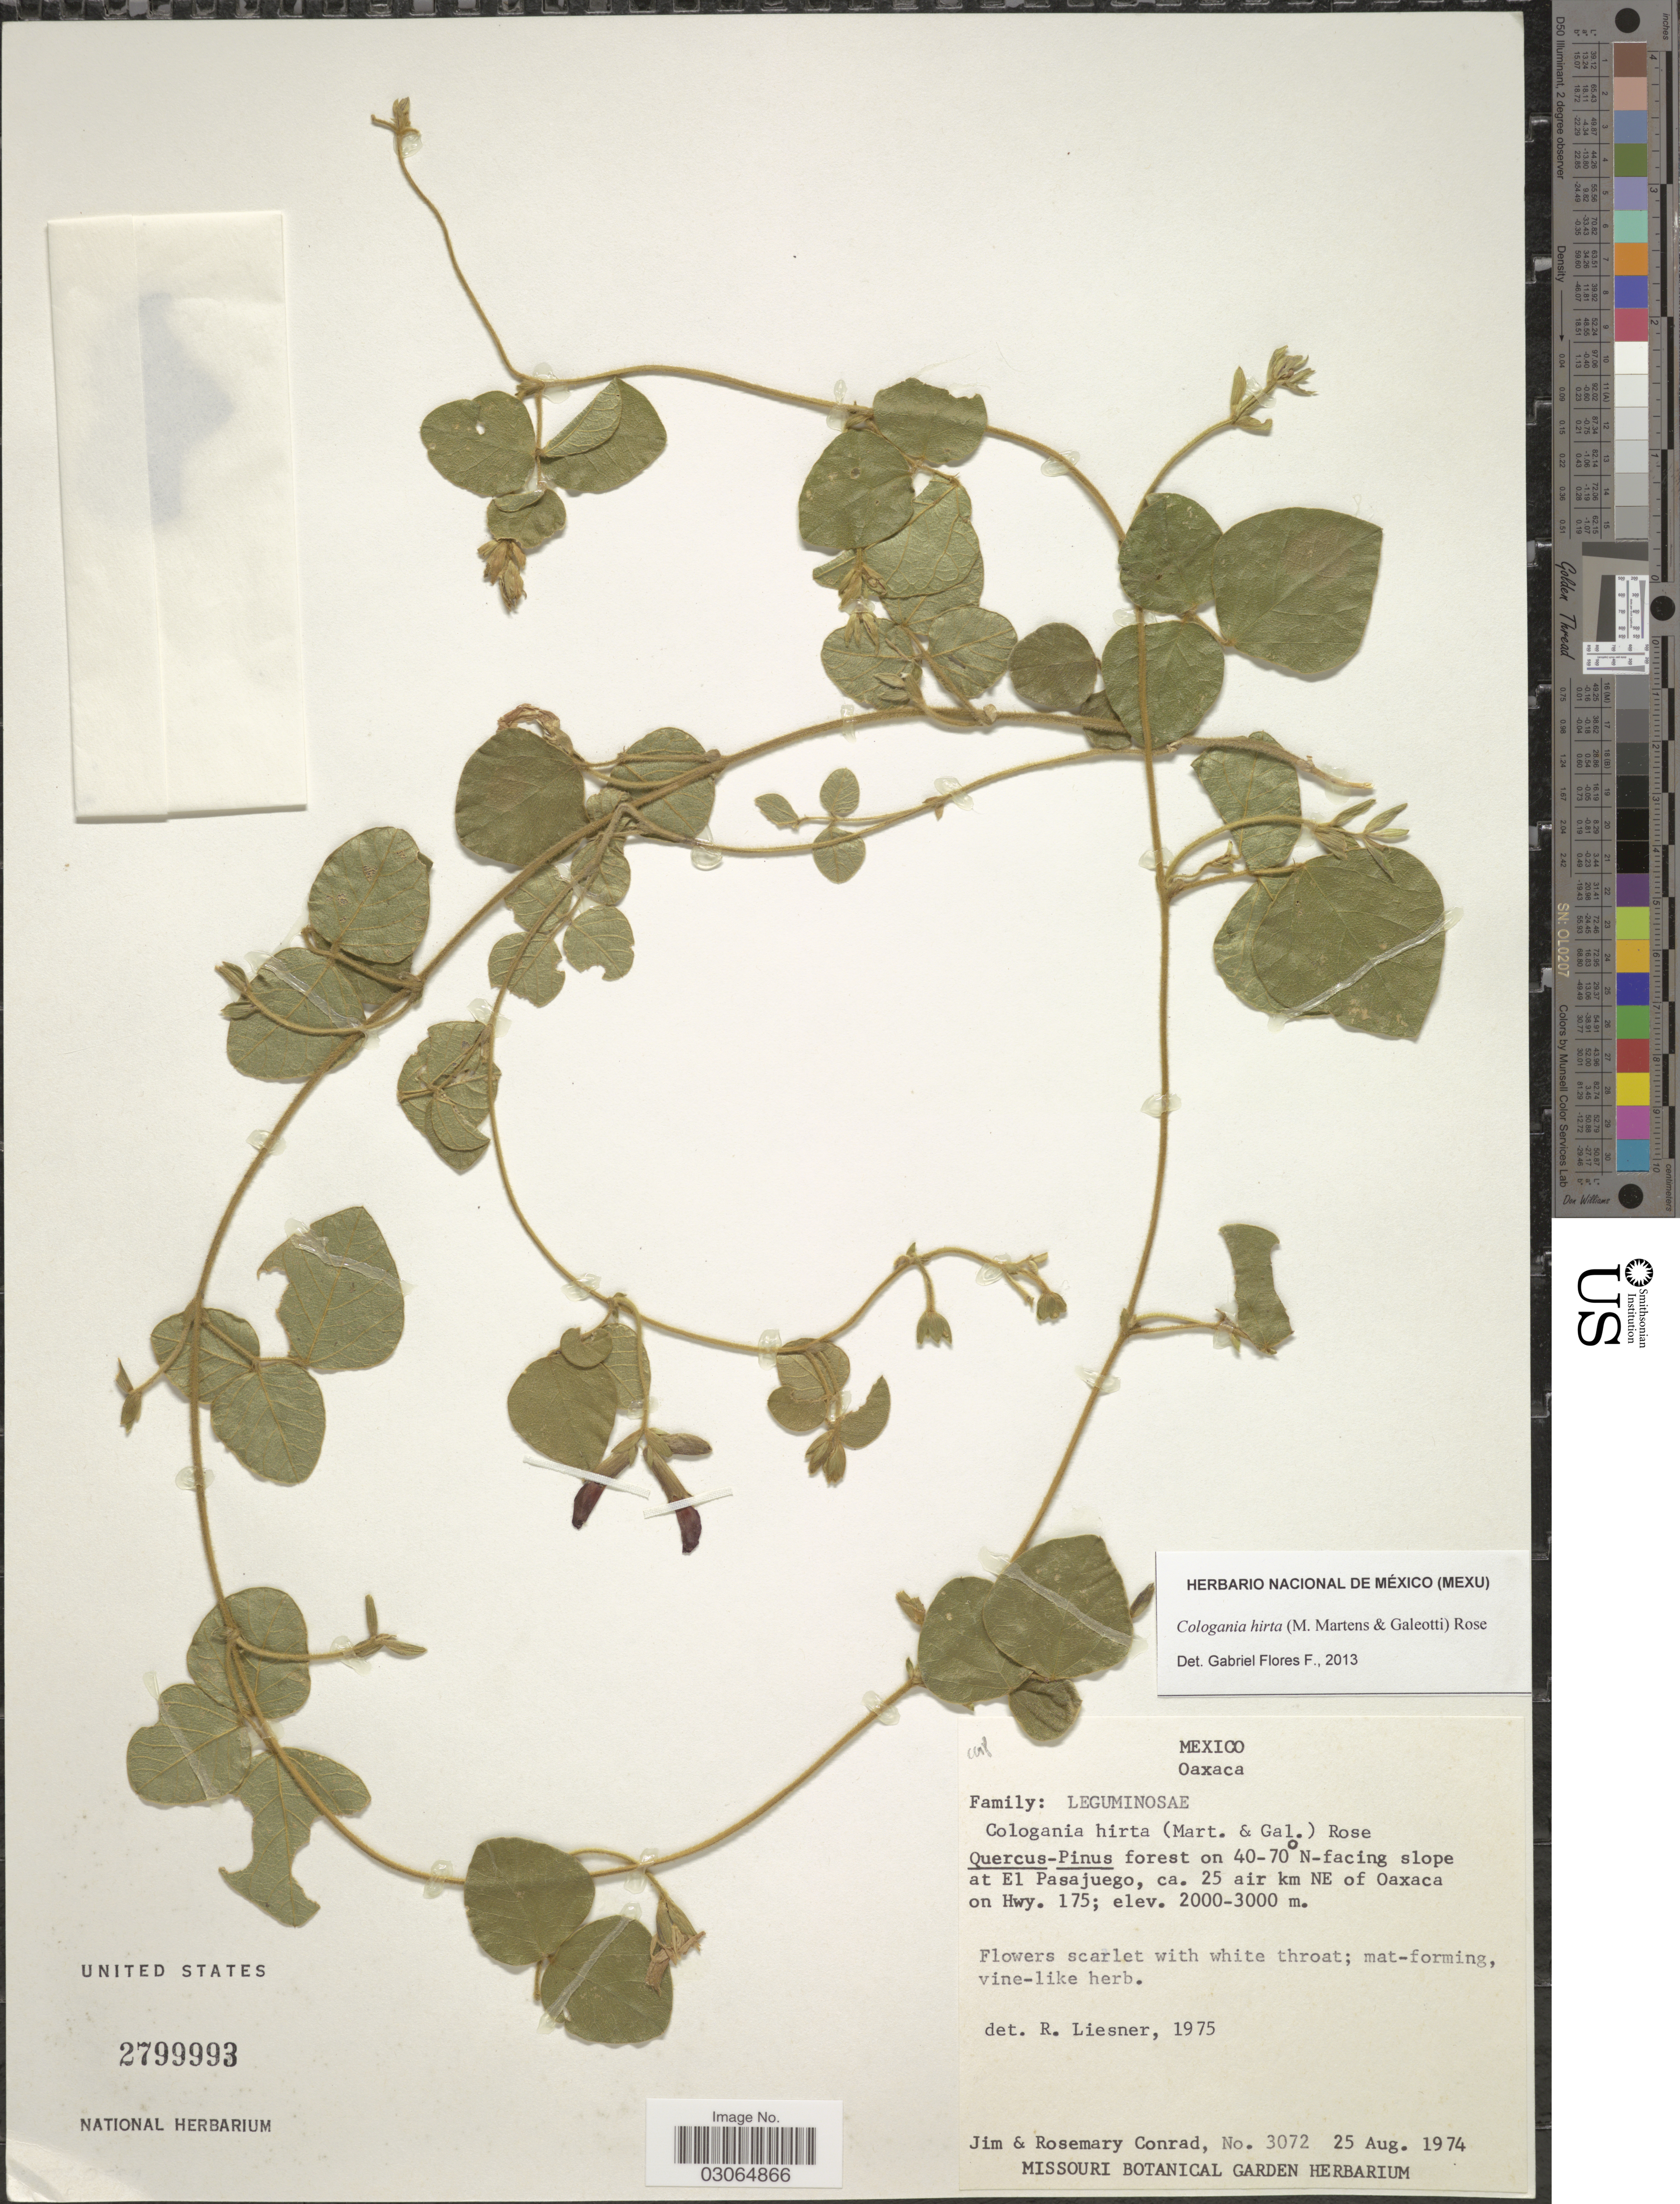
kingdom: Plantae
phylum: Tracheophyta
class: Magnoliopsida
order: Fabales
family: Fabaceae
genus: Cologania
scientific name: Cologania hirta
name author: (M. Martens & Galeotti)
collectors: J. Conrad & R. Conrad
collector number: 3072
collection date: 1974-08-25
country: Mexico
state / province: Oaxaca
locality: On 40-70°N-facing slope at El Pasajuego, ca. 25 air km NE of Oaxaca on Hwy. 175.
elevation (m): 2000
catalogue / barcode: US 2799993